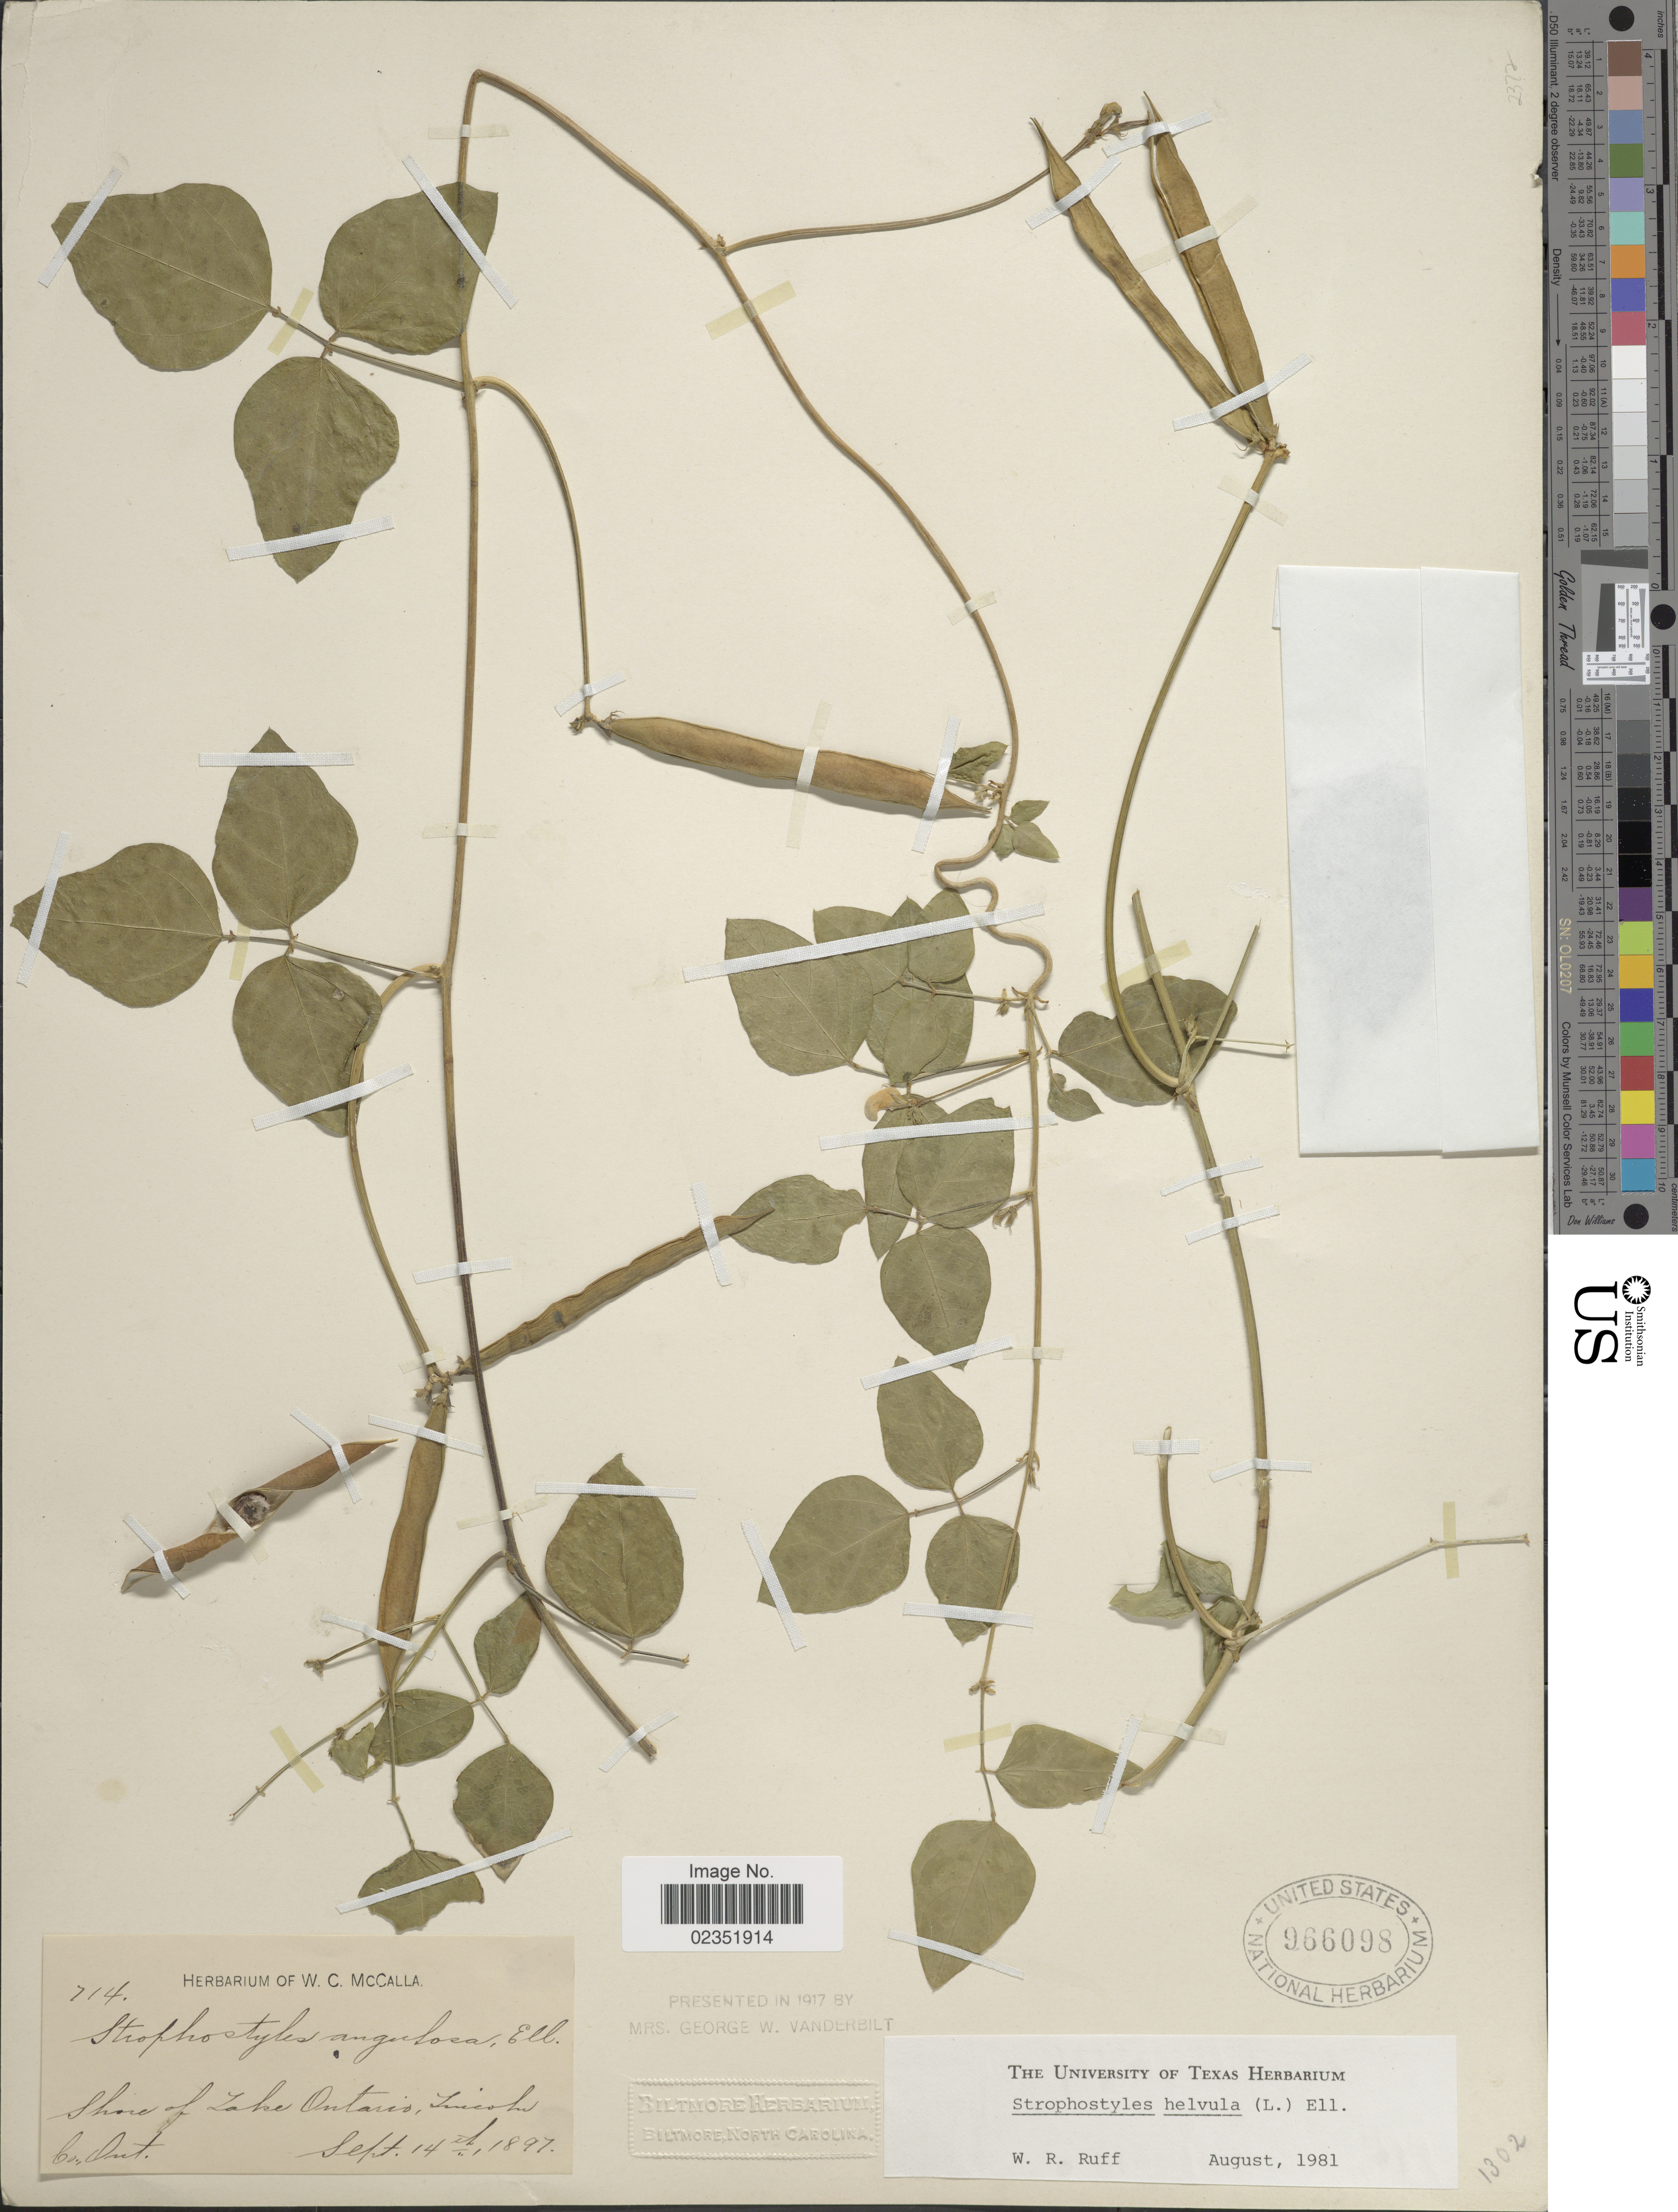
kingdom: Plantae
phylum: Tracheophyta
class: Magnoliopsida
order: Fabales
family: Fabaceae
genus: Strophostyles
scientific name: Strophostyles helvola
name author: (L.) Elliott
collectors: ex herb. W. C. McCalla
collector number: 714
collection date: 1897-09-14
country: Canada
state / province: Ontario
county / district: Lincoln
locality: Shore of Lake Ontario.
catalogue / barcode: US 966098